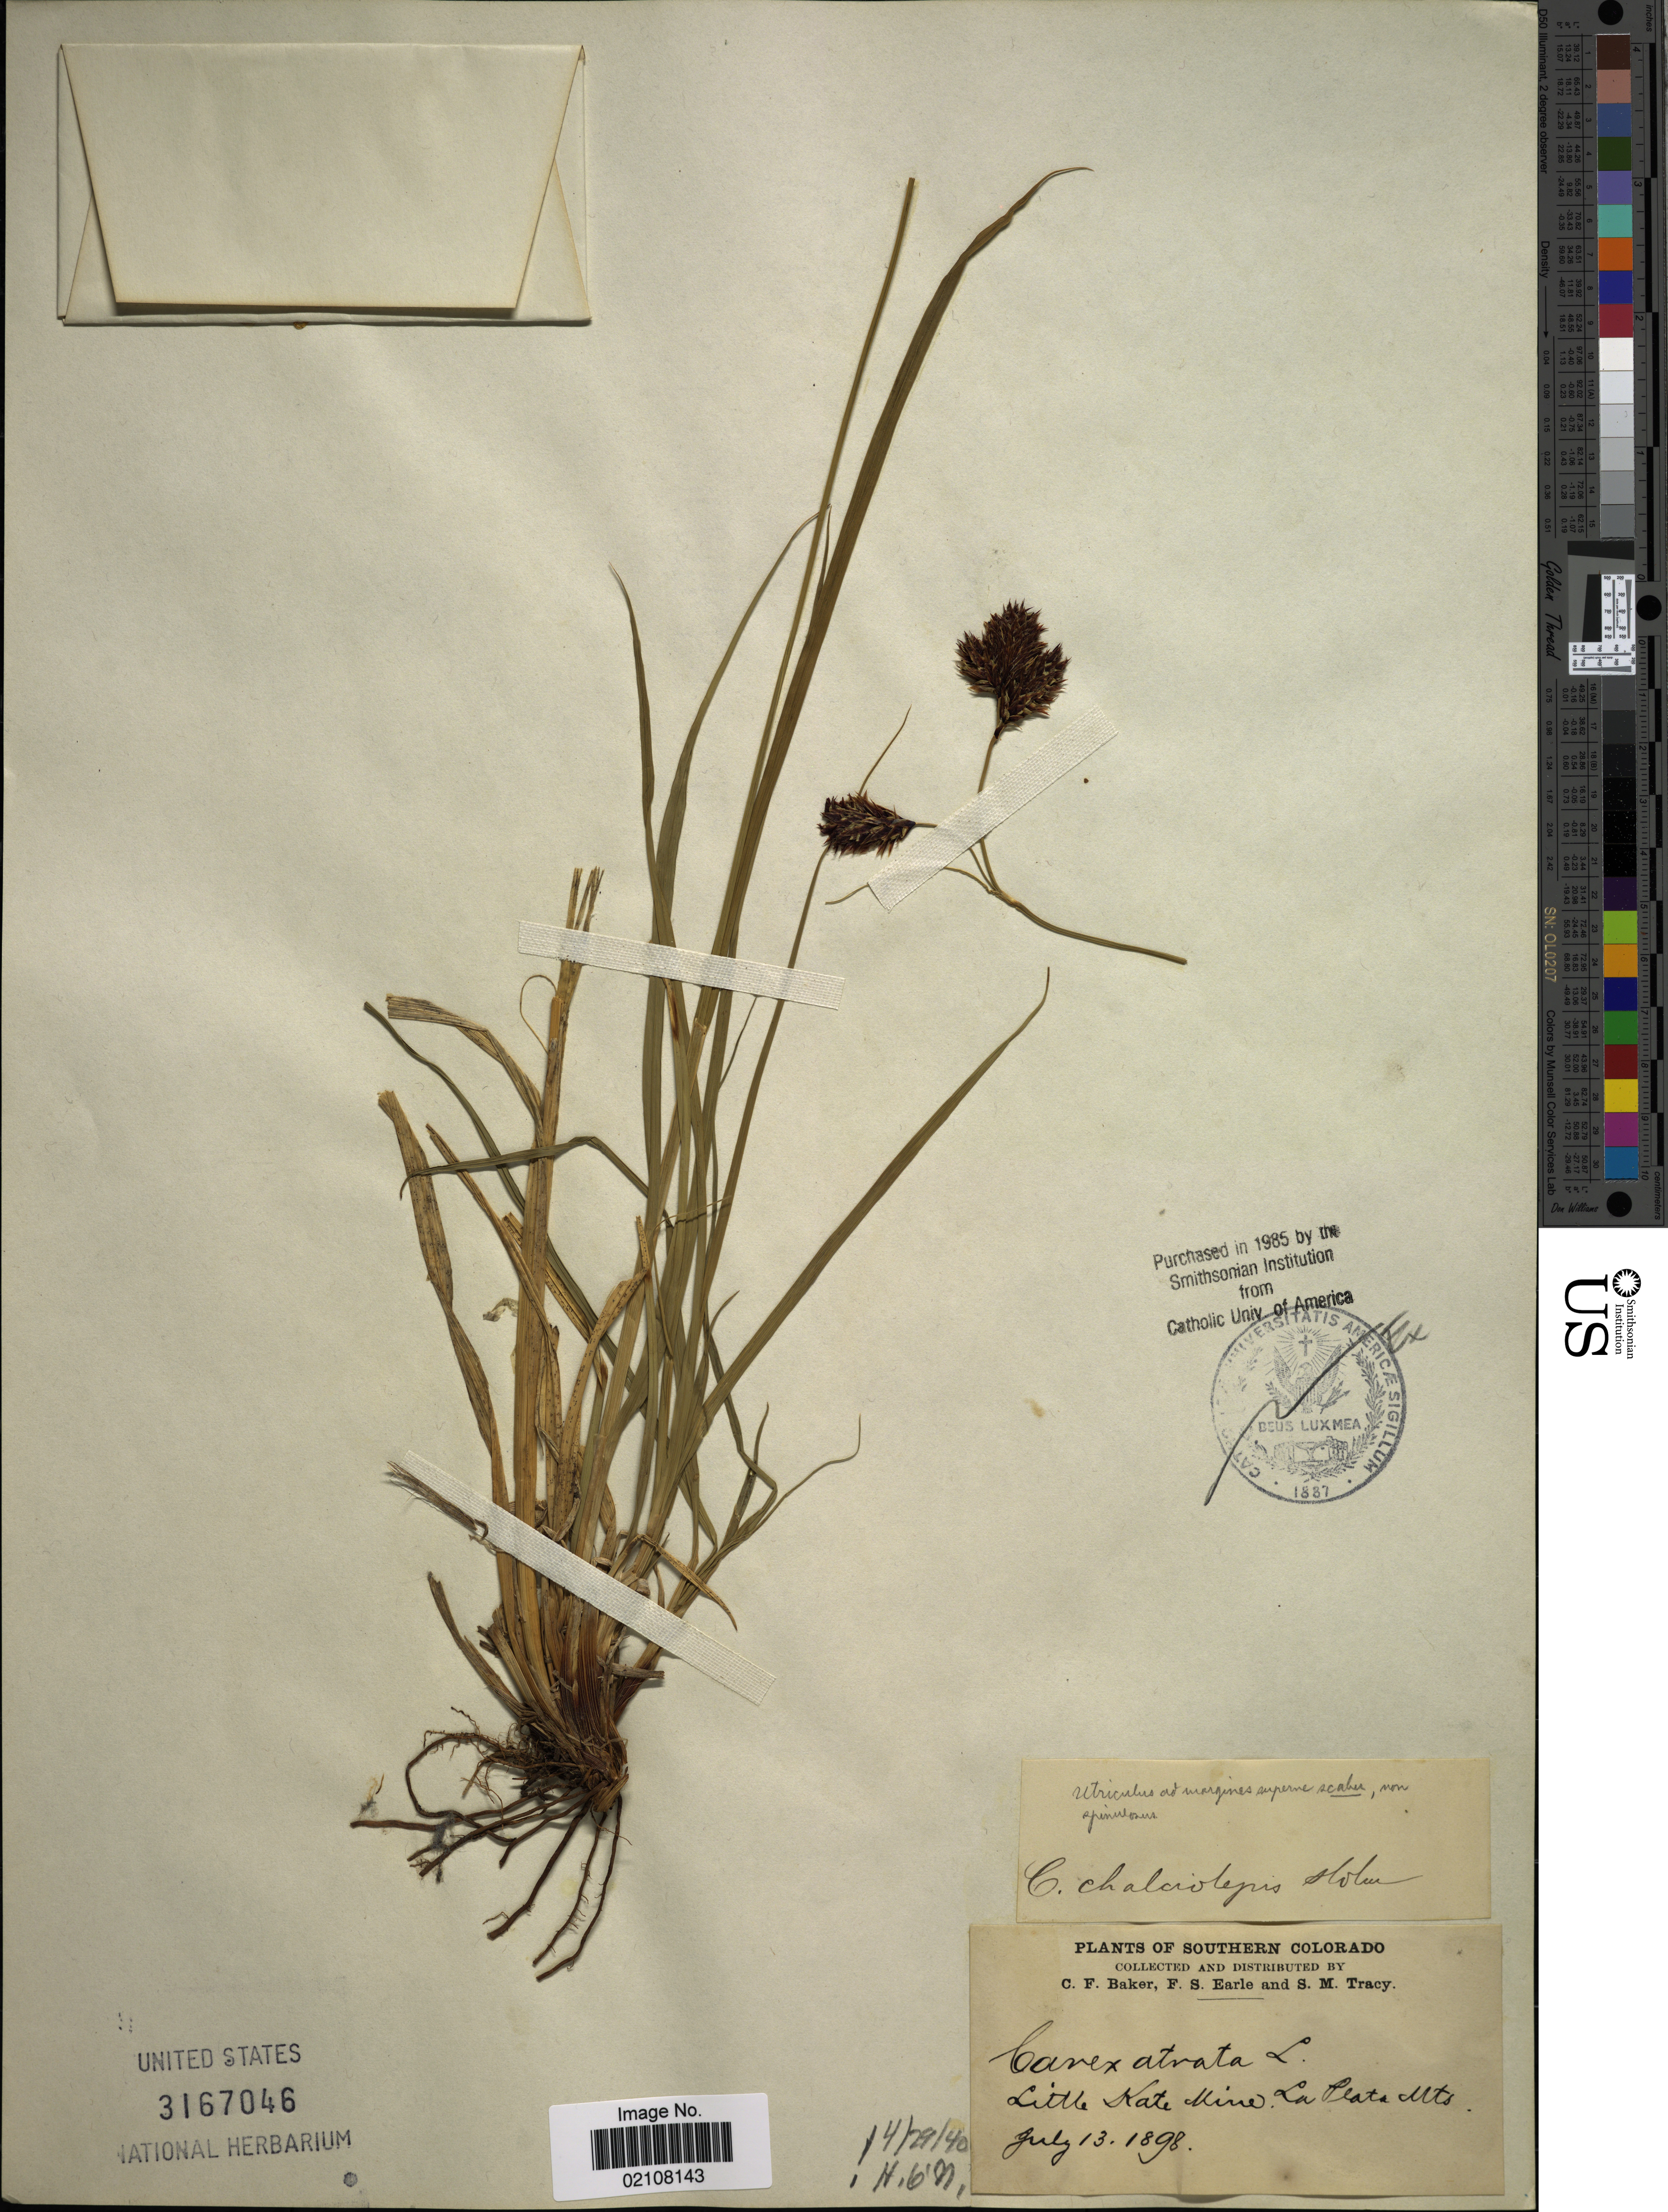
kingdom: Plantae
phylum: Tracheophyta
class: Liliopsida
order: Poales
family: Cyperaceae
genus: Carex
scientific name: Carex chalciolepis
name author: Holm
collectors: C. F. Baker, F. S. Earle & S. M. Tracy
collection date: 1898-07-13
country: United States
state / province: Colorado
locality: Southern Colorado, Little Kate Mine, La Plata Mts.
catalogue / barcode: US 3167046